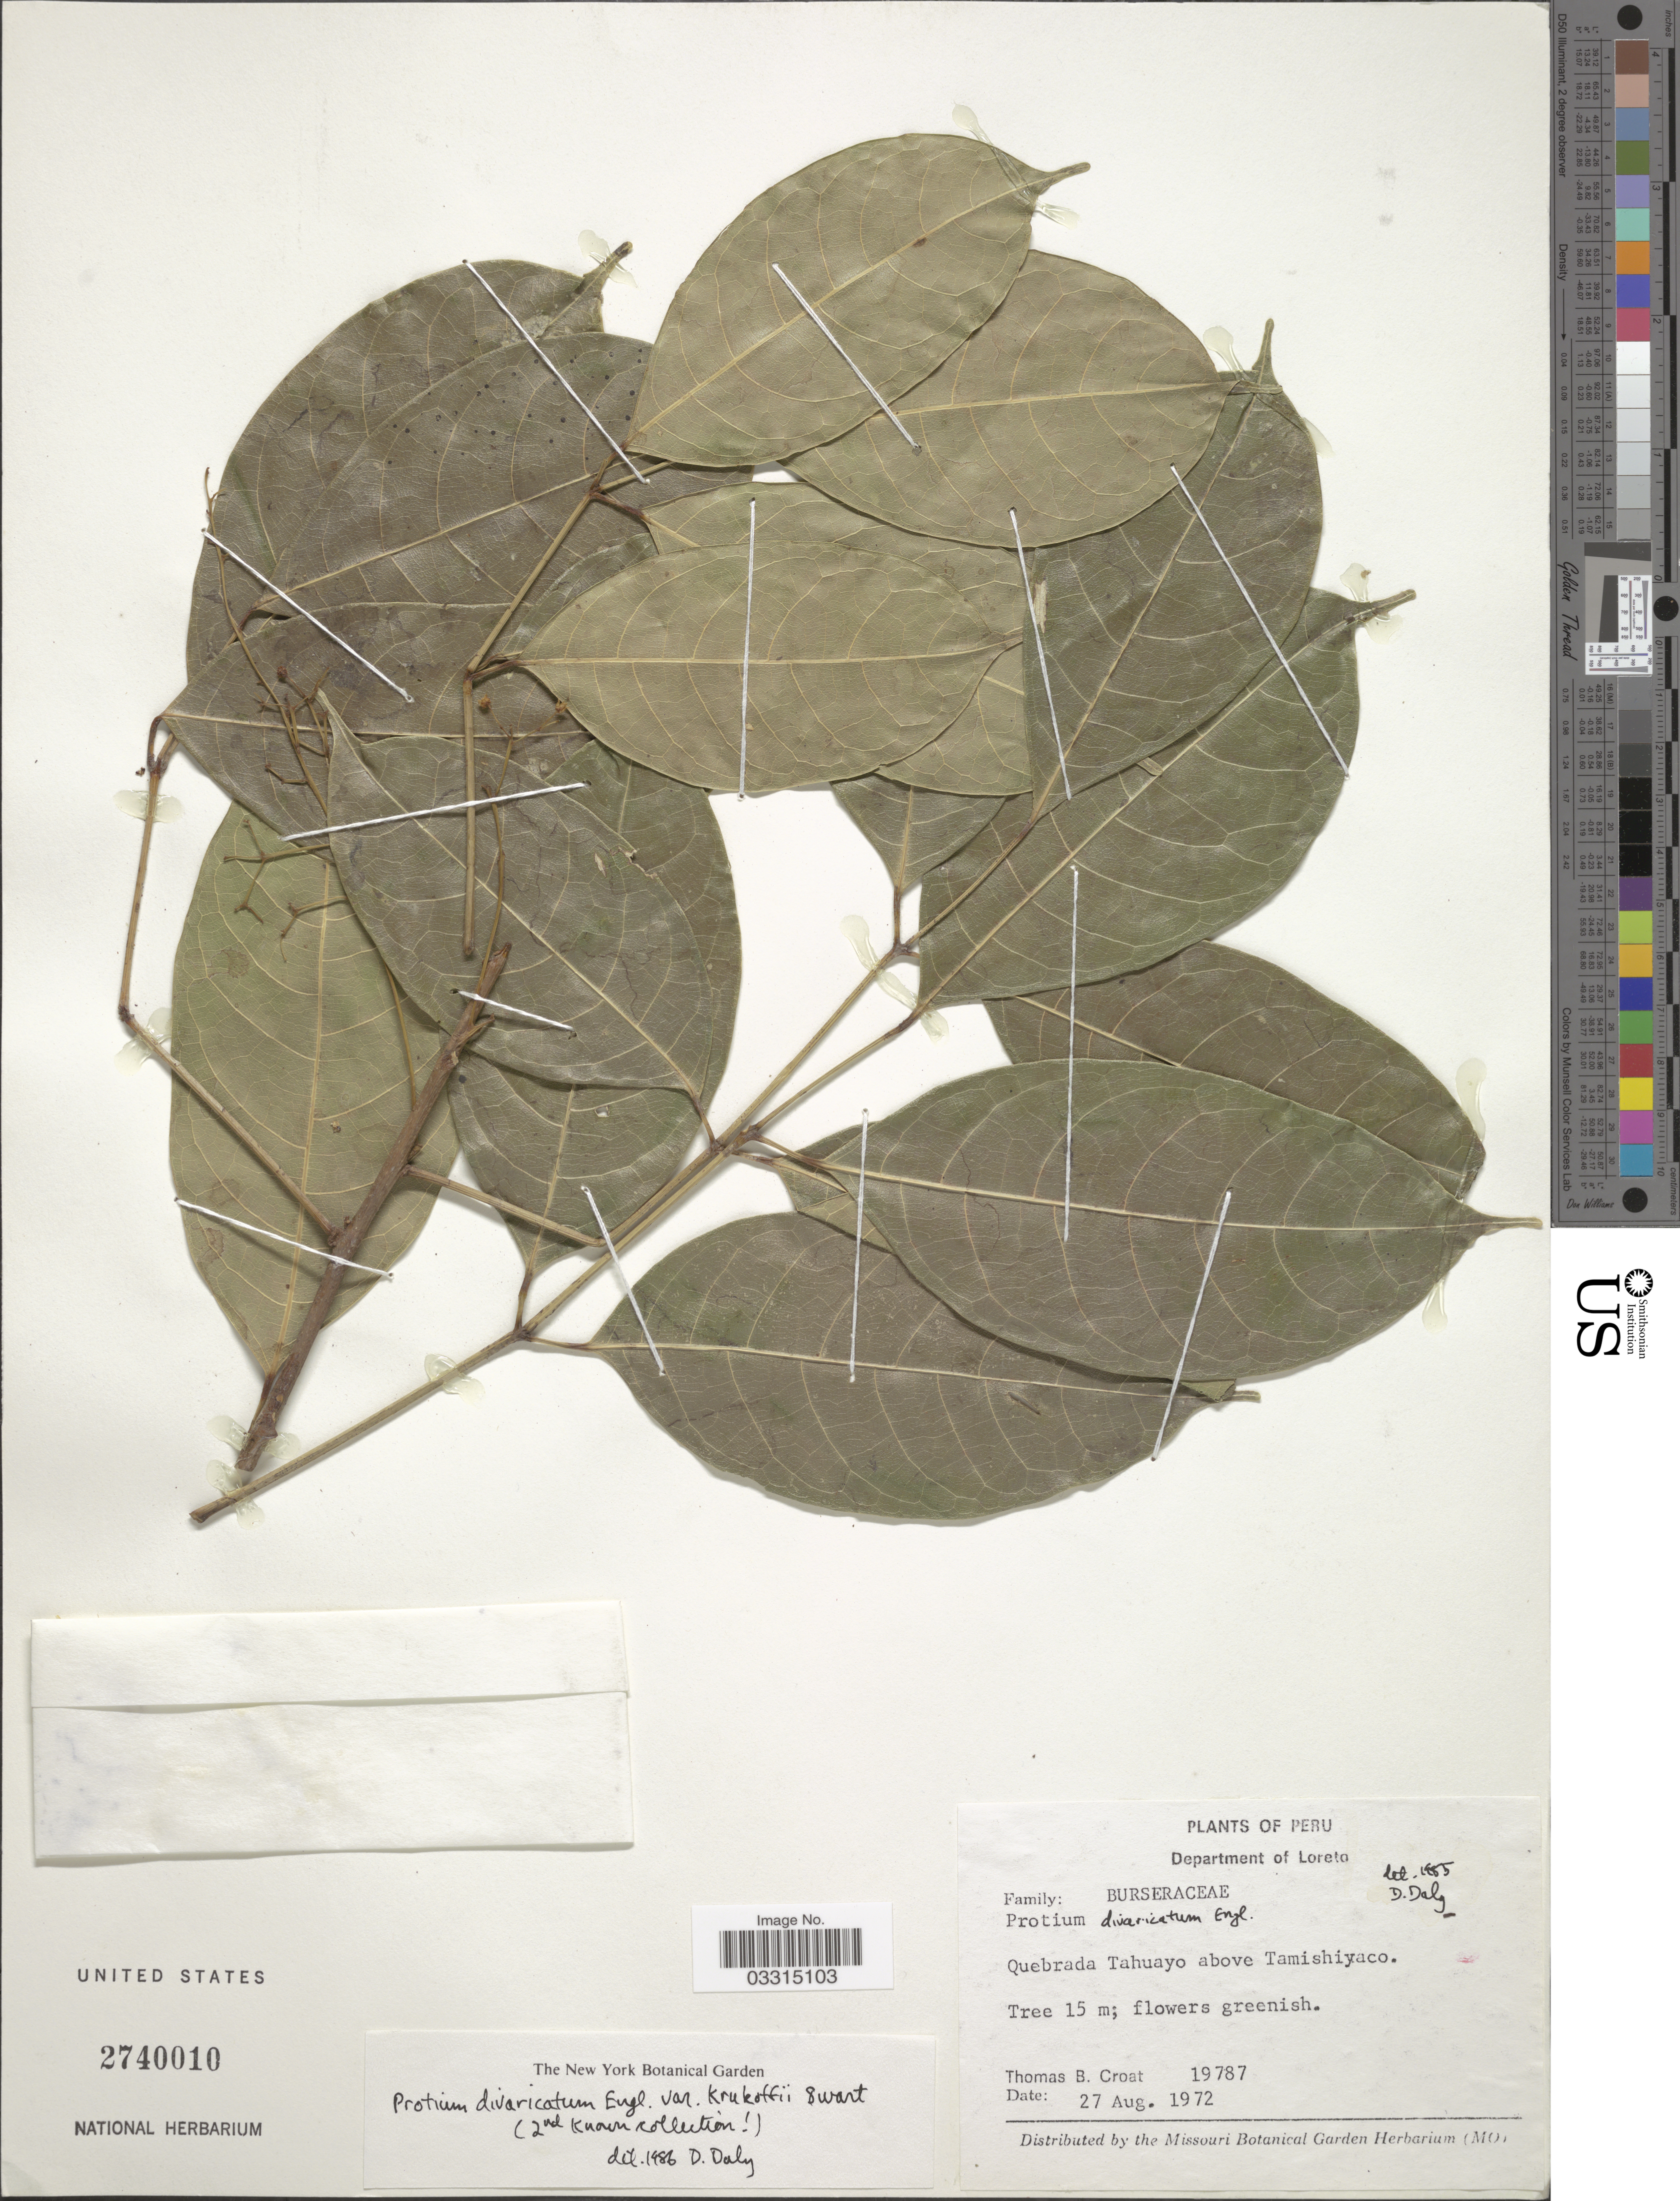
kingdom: Plantae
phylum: Tracheophyta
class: Magnoliopsida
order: Sapindales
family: Burseraceae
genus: Protium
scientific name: Protium divaricatum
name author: Engl.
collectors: T. B. Croat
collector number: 19787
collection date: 1972-08-27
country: Peru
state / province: Loreto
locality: Department of Loreto. Quebrada Tahuayo above Tamishiyaco.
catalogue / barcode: US 2740010